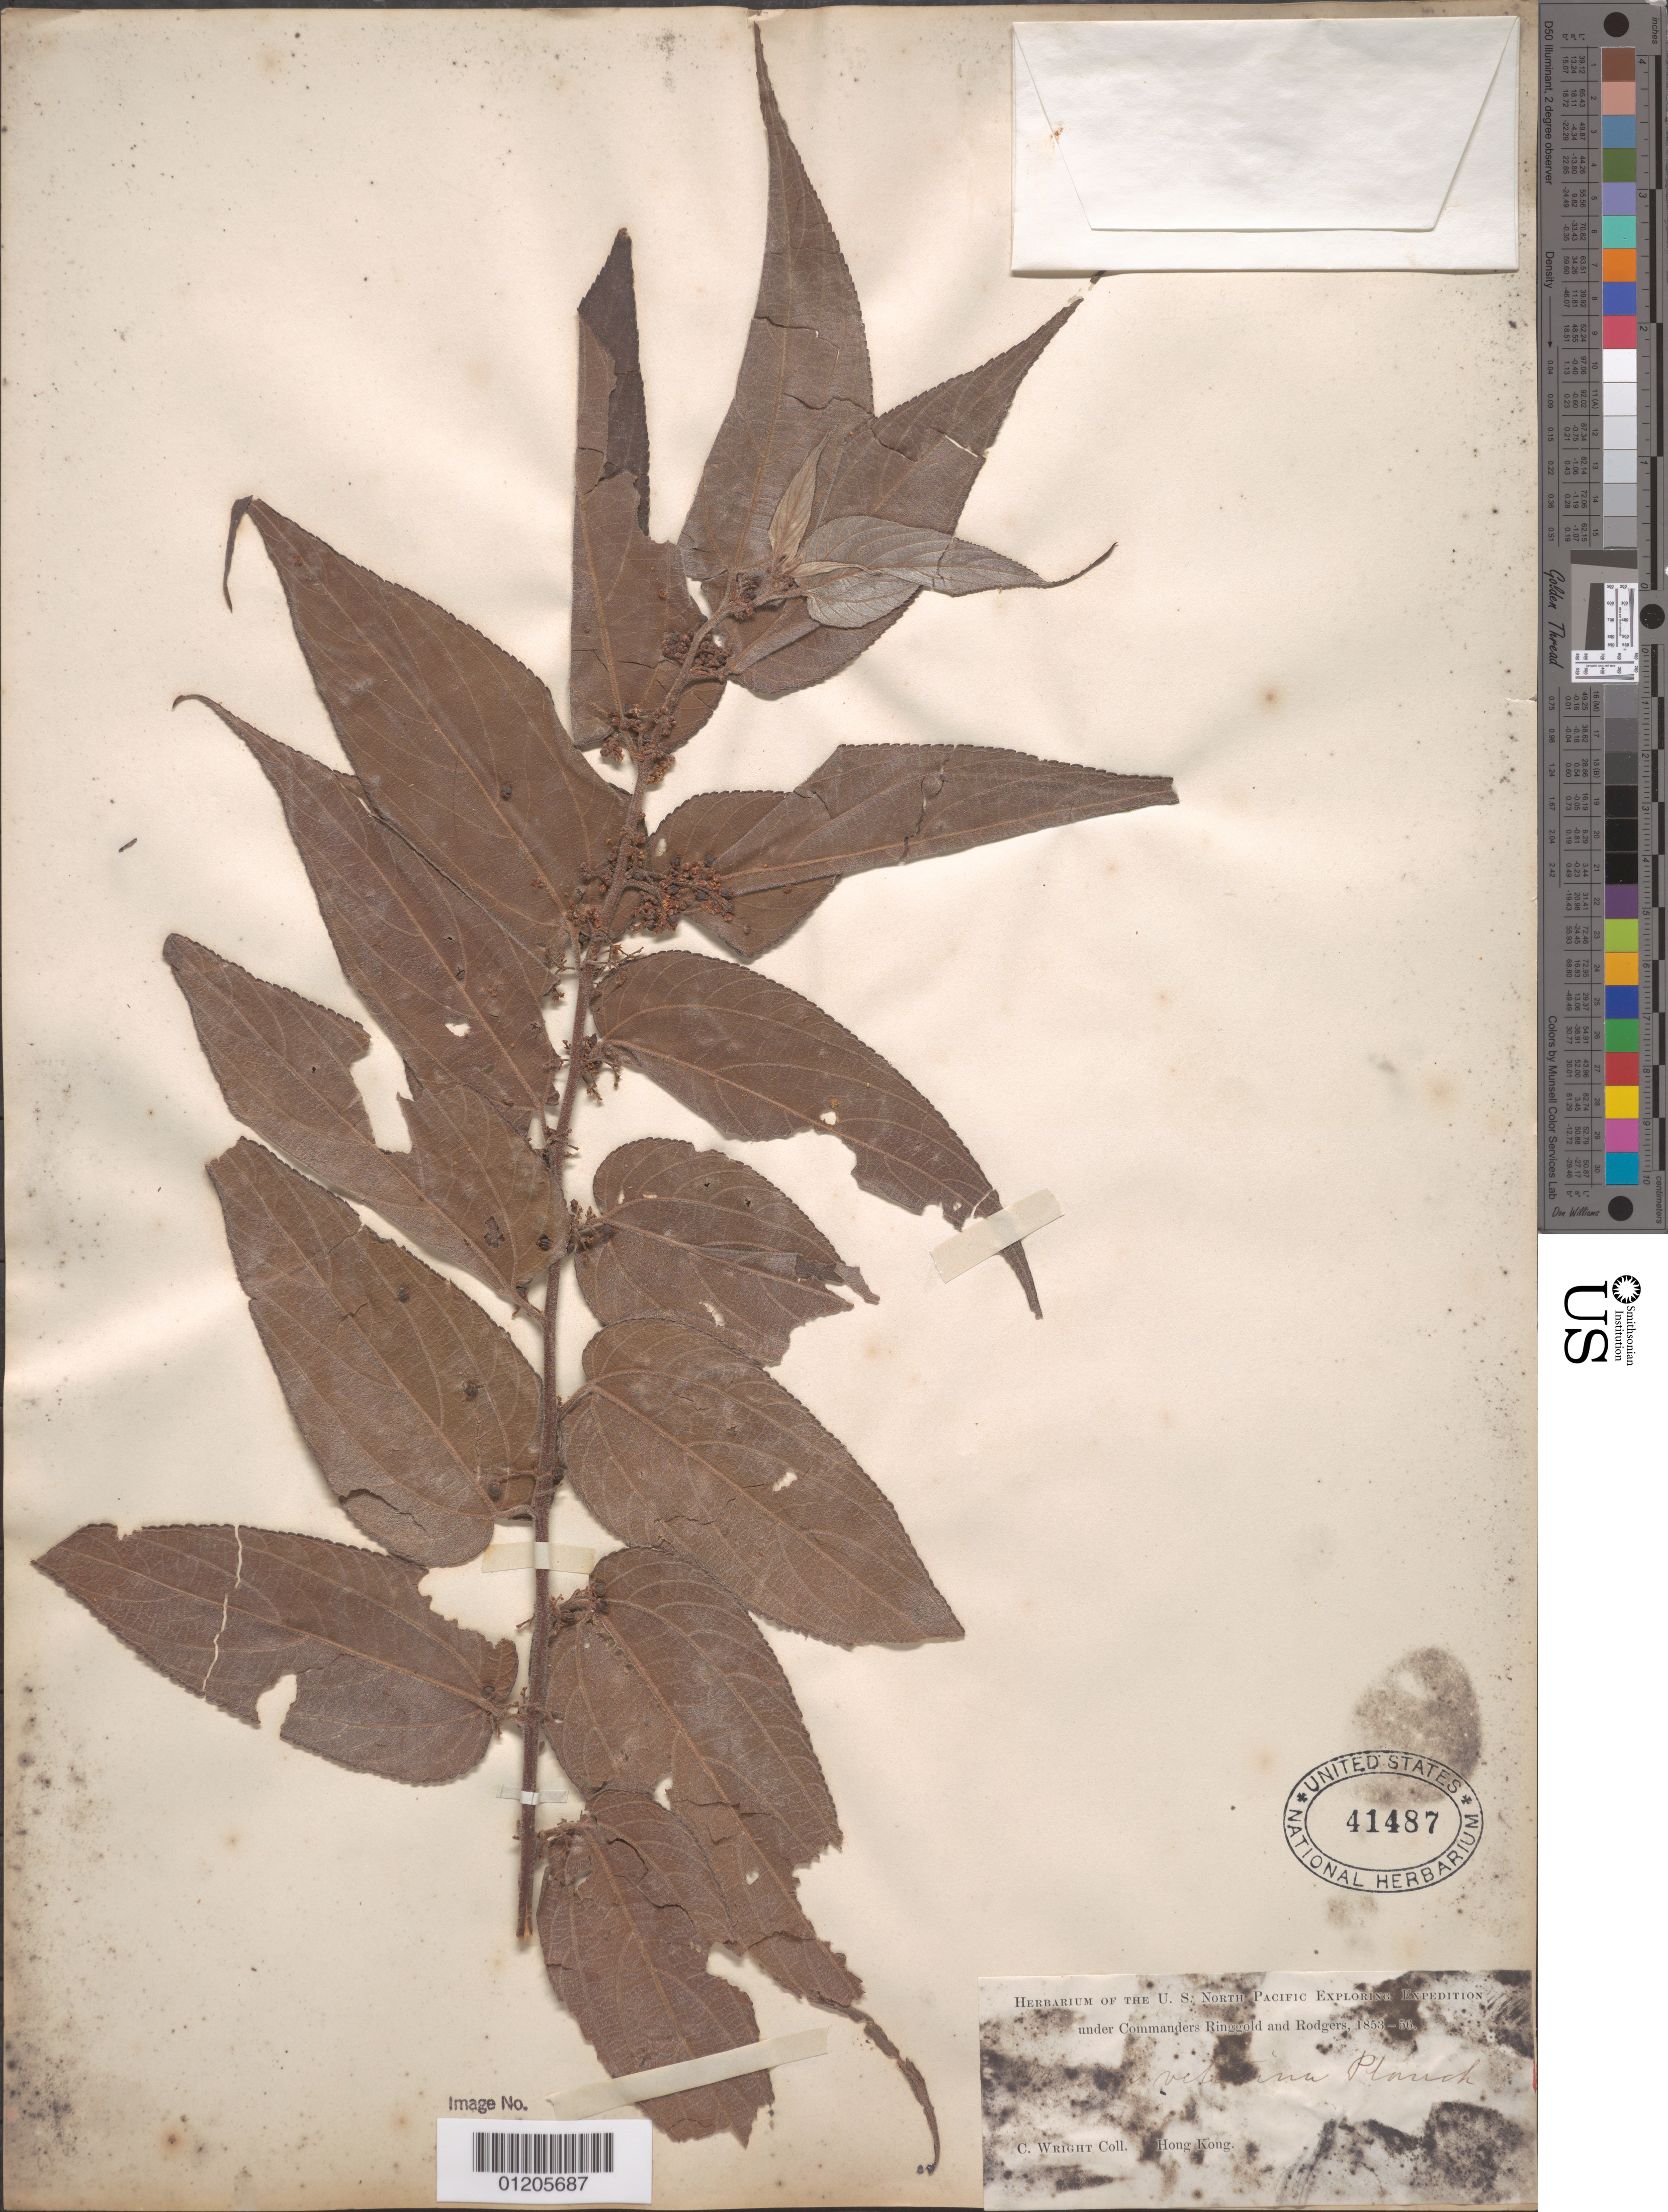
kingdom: Plantae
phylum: Tracheophyta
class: Magnoliopsida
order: Fagales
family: Fagaceae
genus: Quercus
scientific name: Quercus serrata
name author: Thunb.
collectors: C. Wright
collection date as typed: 1853 to -- -- 1856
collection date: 1853/1856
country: China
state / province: Hong Kong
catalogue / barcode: US 41487